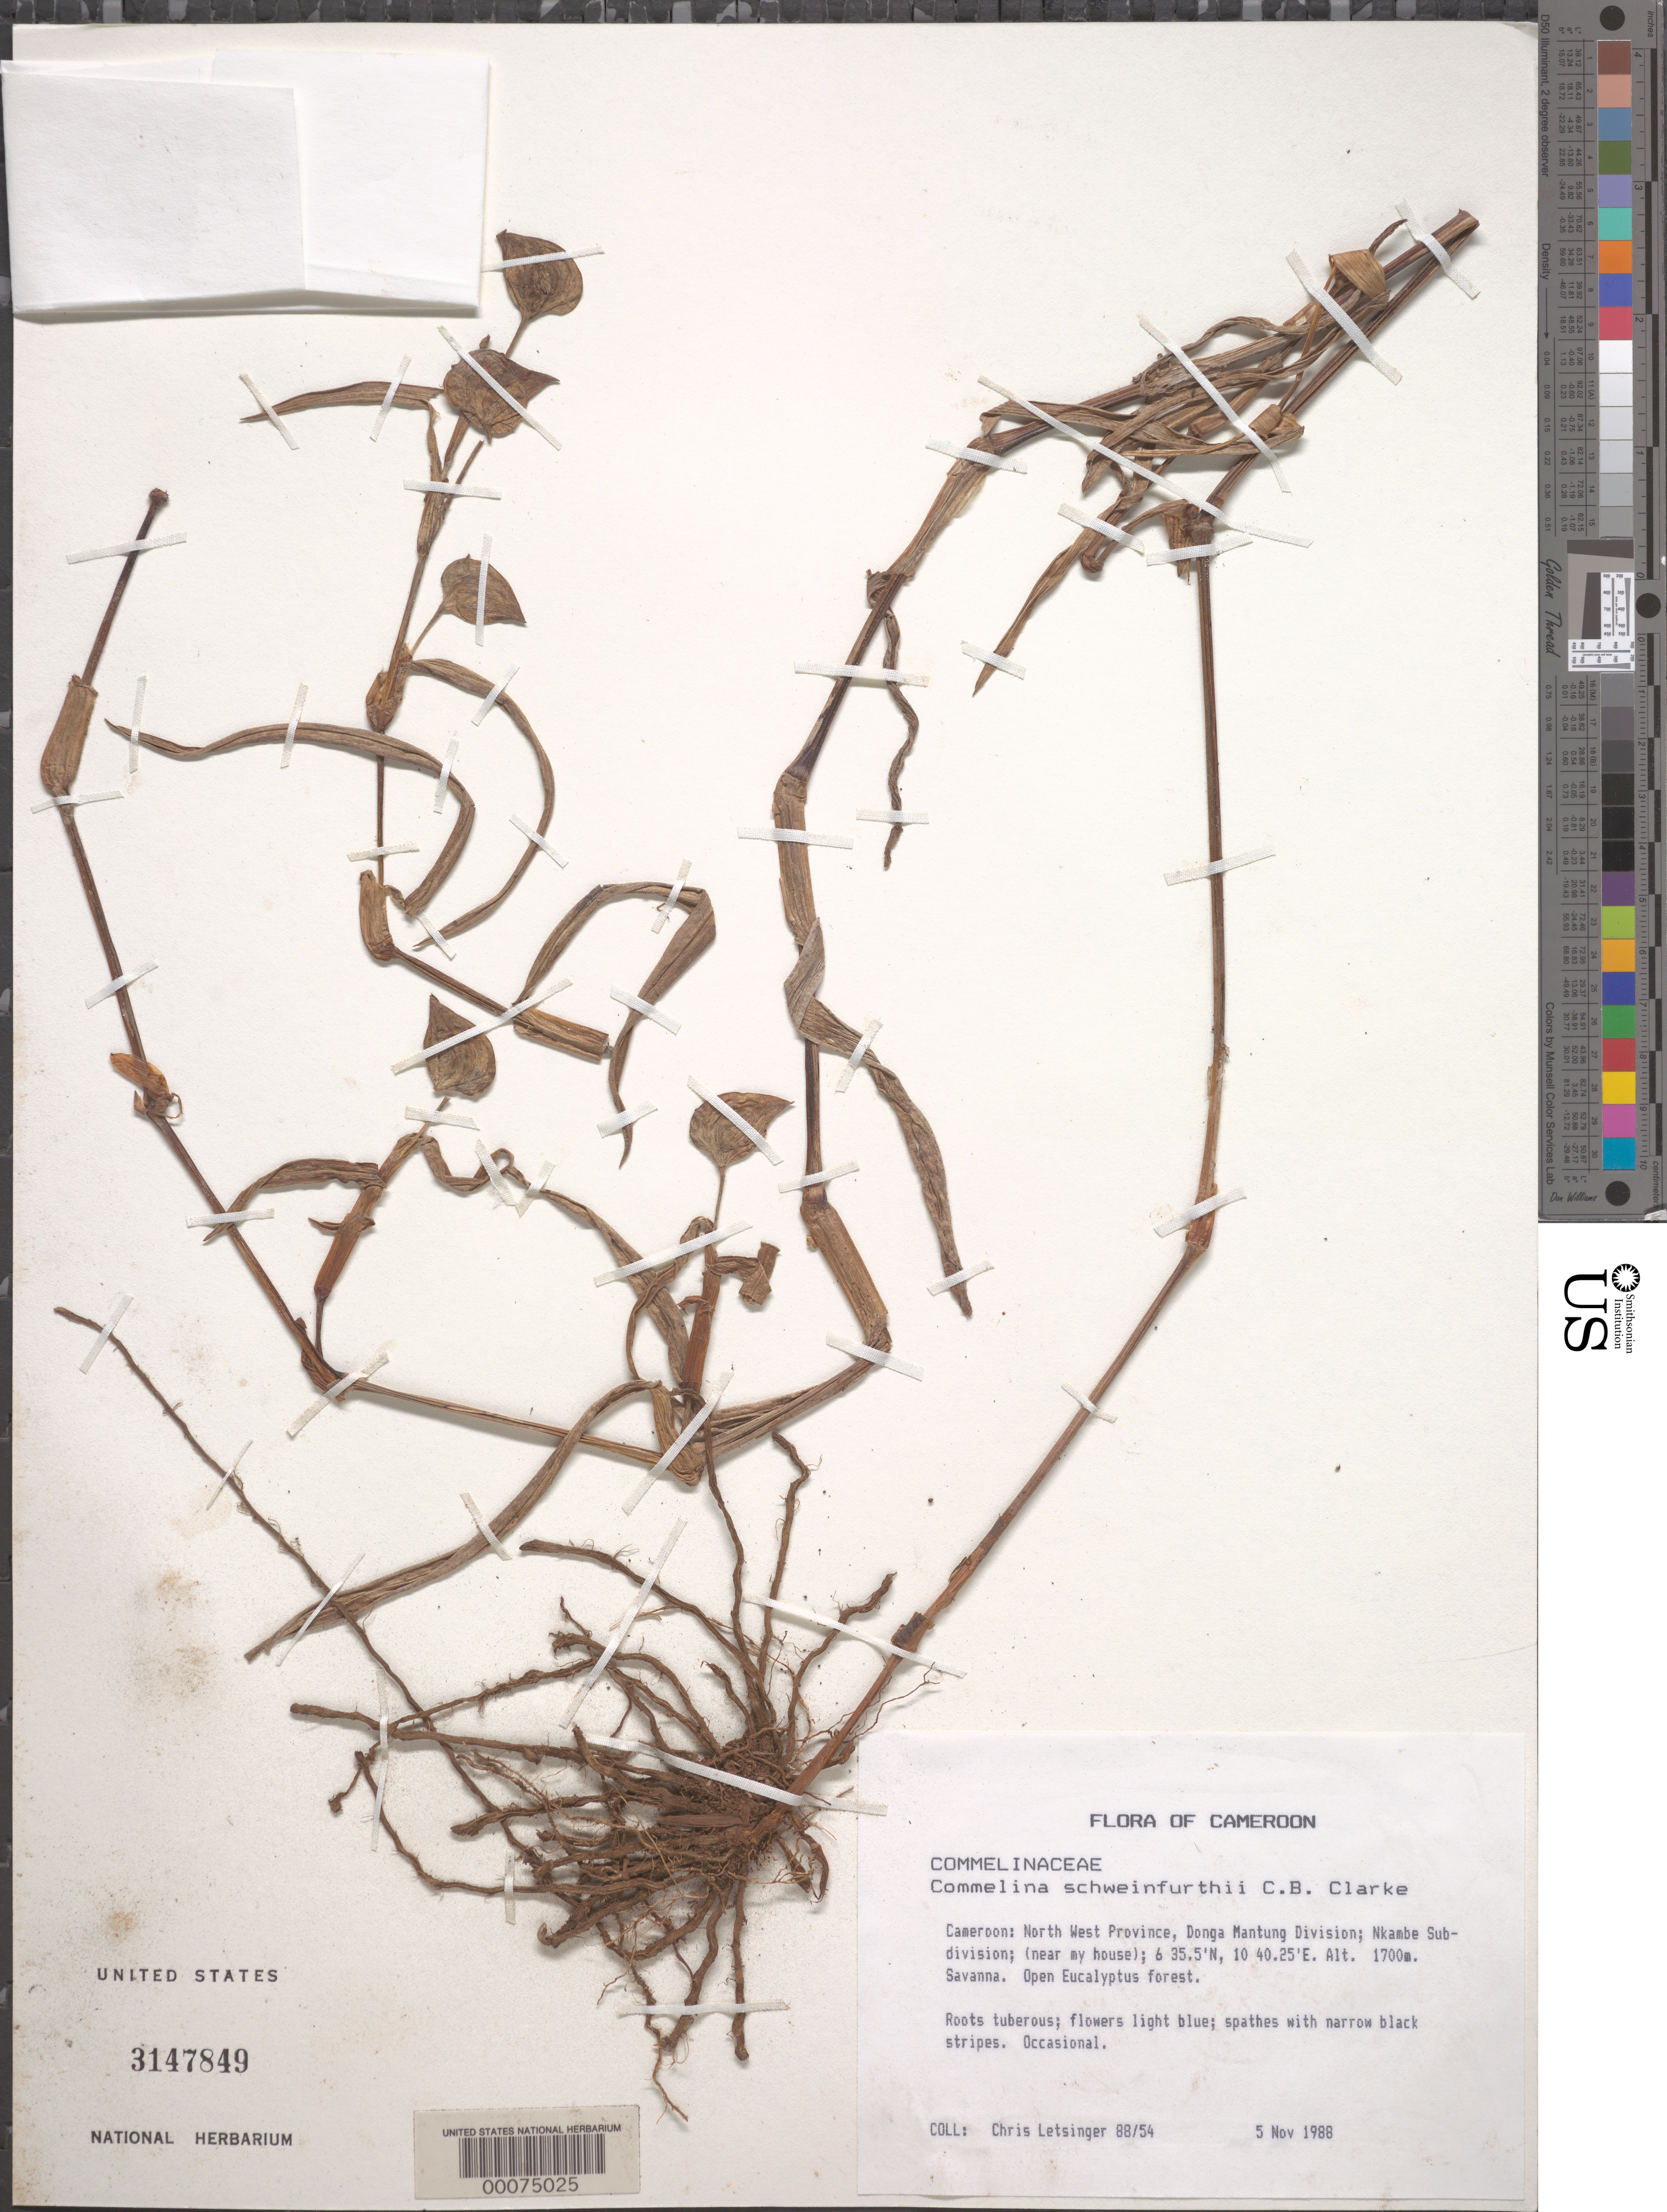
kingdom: Plantae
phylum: Tracheophyta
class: Liliopsida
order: Commelinales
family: Commelinaceae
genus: Commelina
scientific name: Commelina schweinfurthii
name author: C.B. Clarke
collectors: C. Letsinger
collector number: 88/54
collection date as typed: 05 Nov 1988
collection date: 1988-11-05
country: Cameroon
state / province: Nord-ouest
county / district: Donga-mantung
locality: Nkambe subdivision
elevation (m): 1700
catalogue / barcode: US 3147849